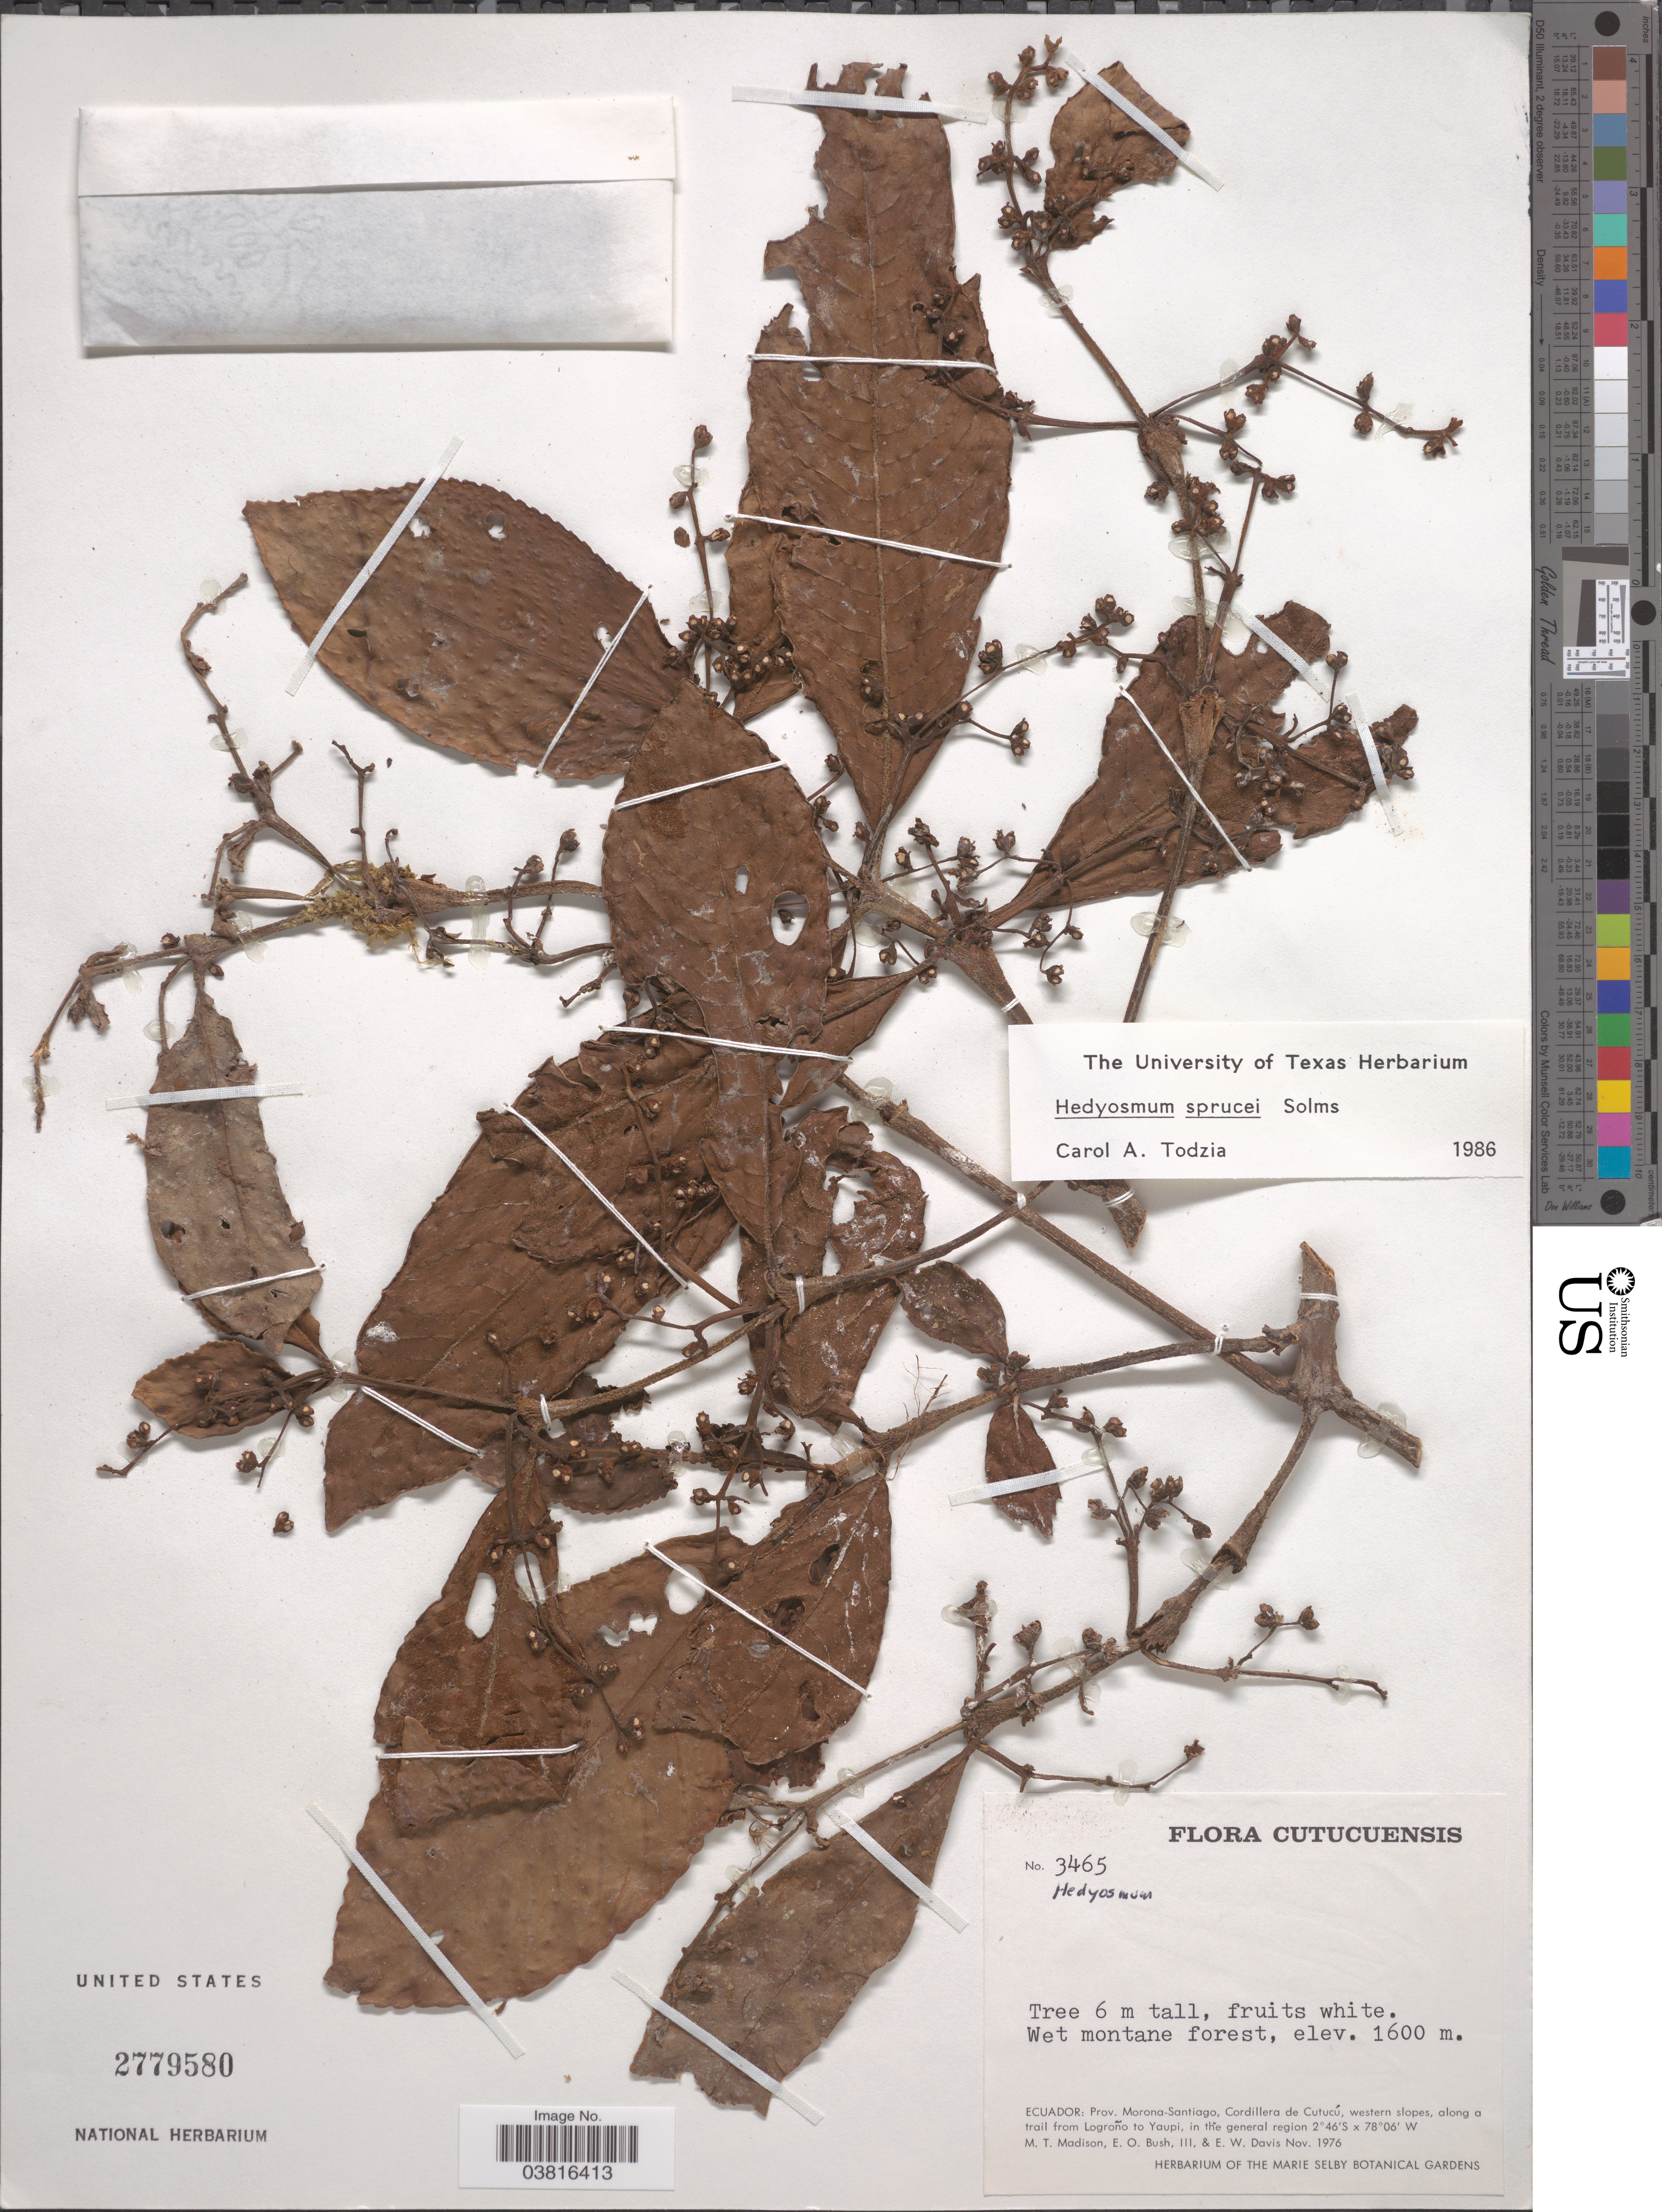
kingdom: Plantae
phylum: Tracheophyta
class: Magnoliopsida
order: Chloranthales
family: Chloranthaceae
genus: Hedyosmum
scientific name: Hedyosmum sprucei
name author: Solms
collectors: M. T. Madison, E. O. Bush & E. W. Davis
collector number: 3465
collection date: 1976-11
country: Ecuador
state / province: Morona-Santiago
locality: Cordillera de Cutucú, western slopes, along a trail from Logroño to Yaupi, in the general region.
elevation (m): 1600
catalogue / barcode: US 2779580